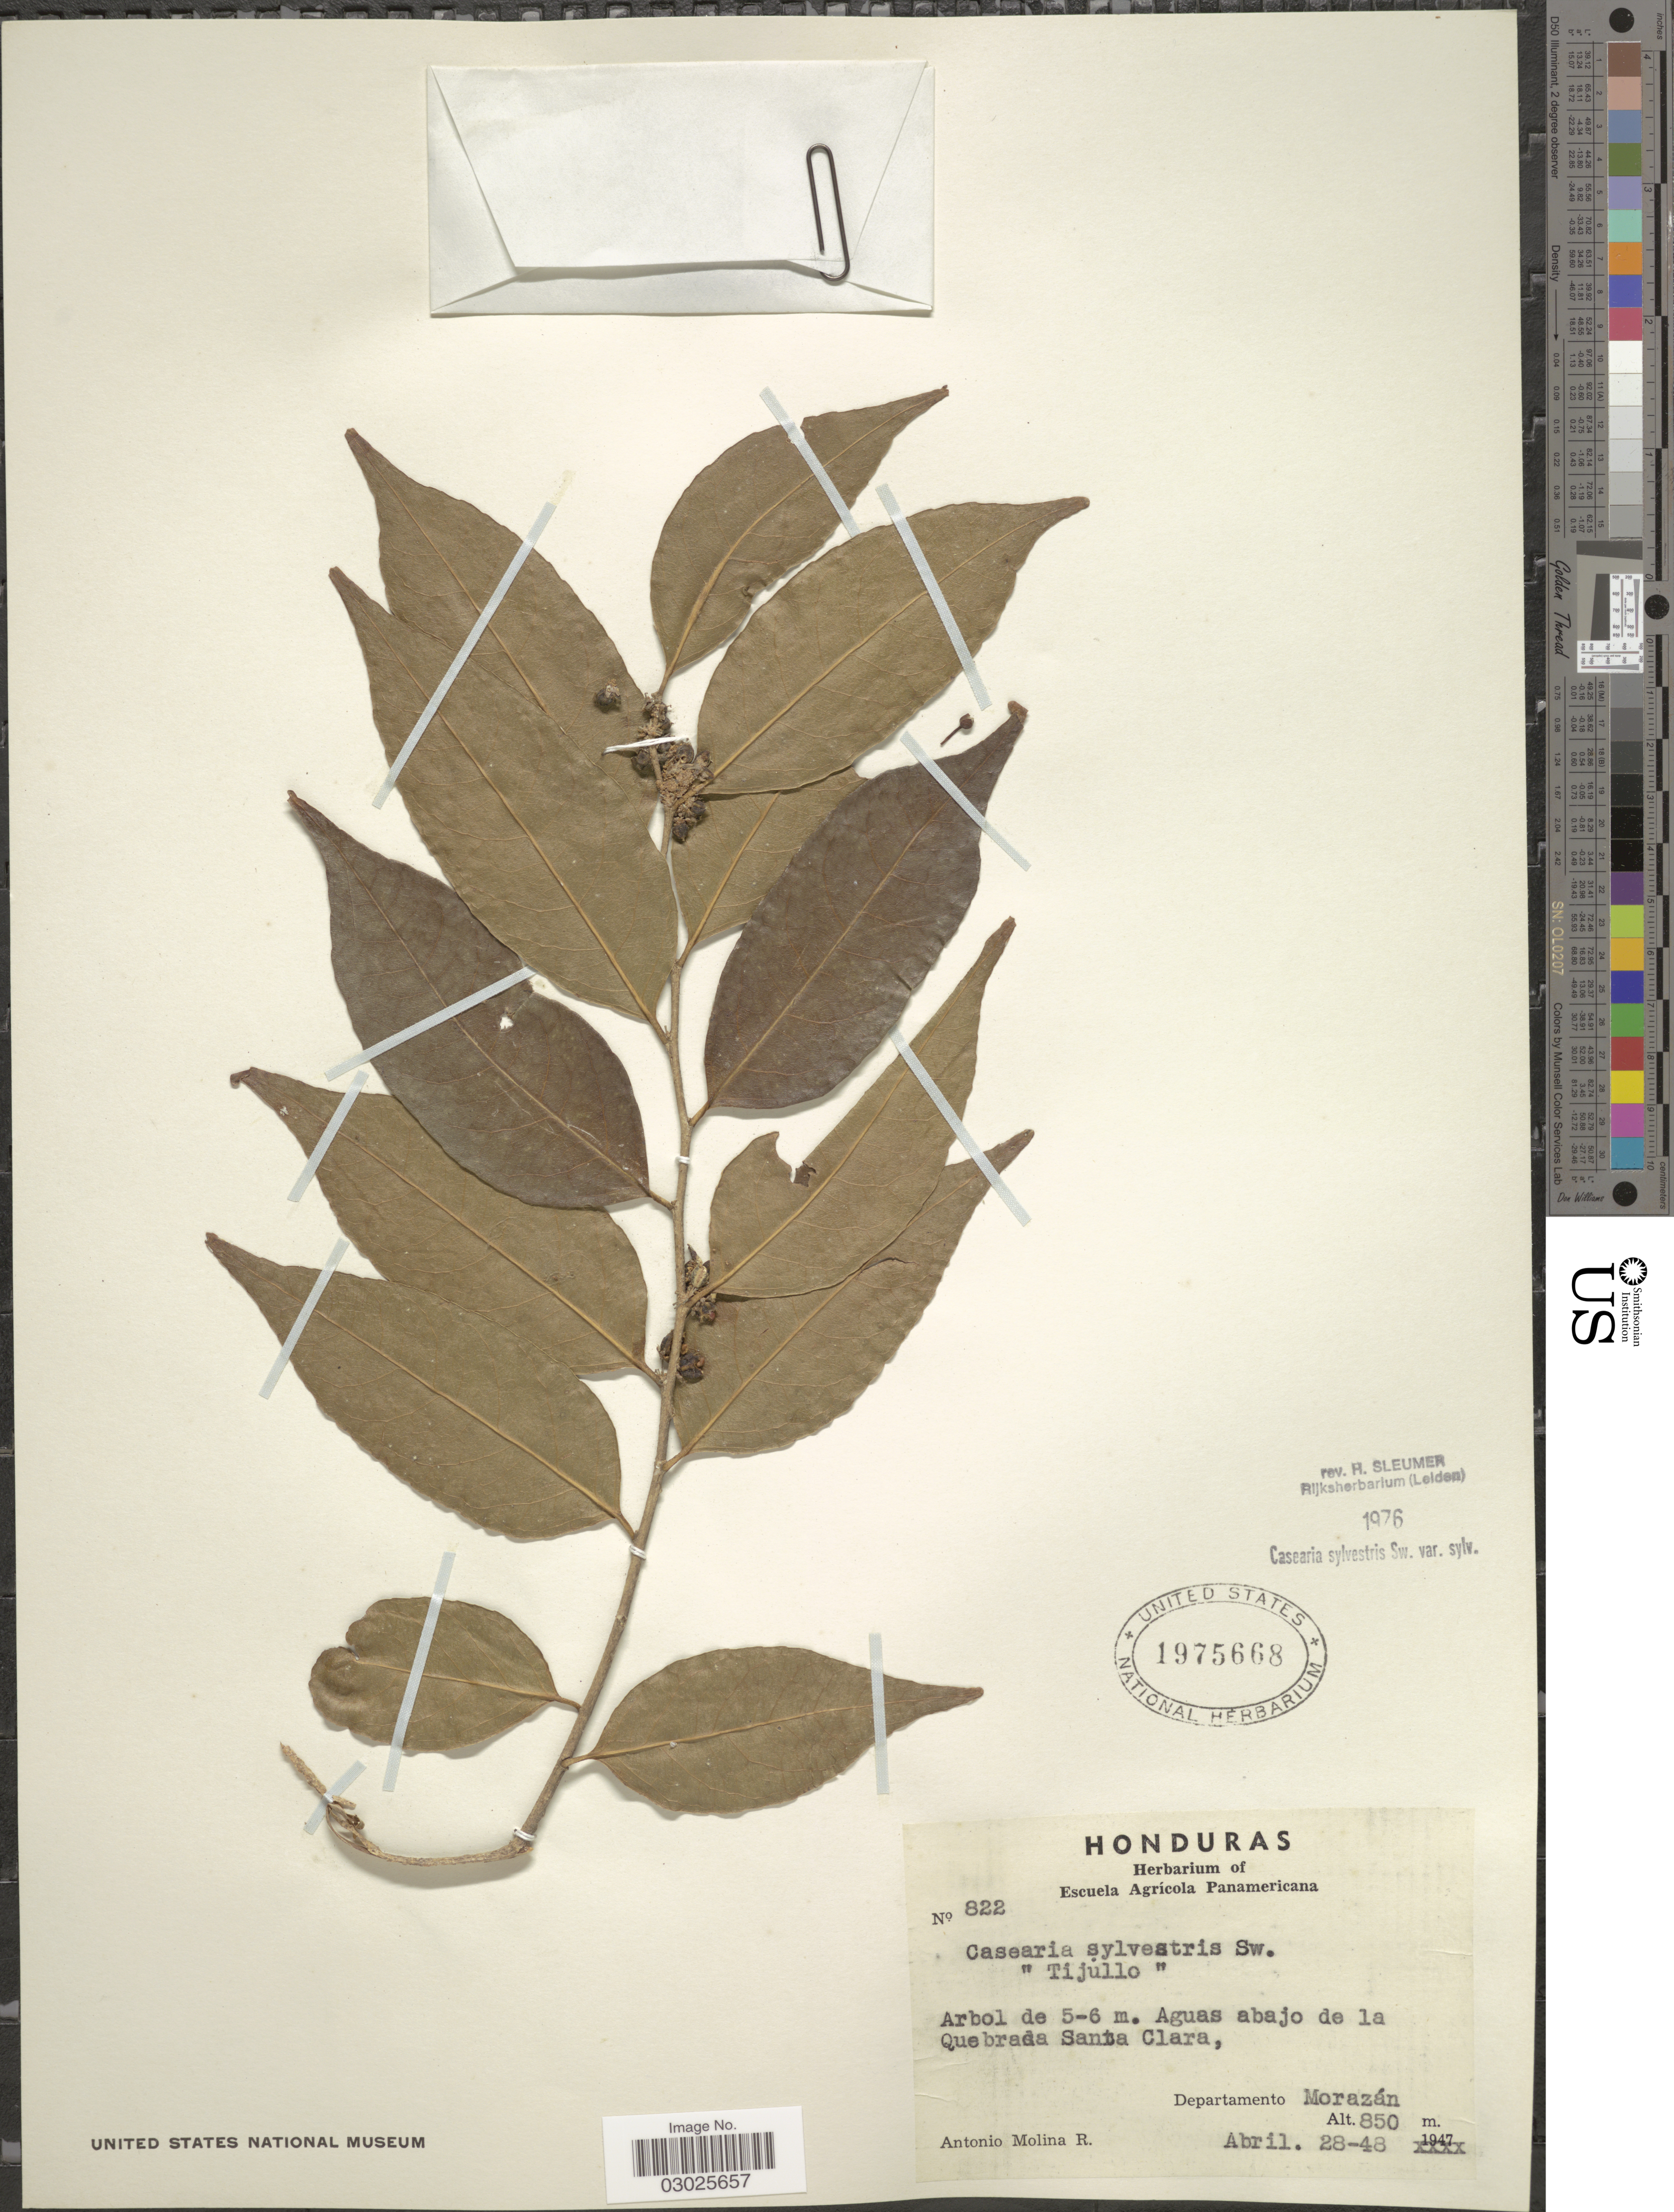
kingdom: Plantae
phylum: Tracheophyta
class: Magnoliopsida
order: Malpighiales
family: Salicaceae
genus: Casearia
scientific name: Casearia sylvestris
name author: Sw.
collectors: A. Molina R.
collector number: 822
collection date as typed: Transcribed d/m/y: 28/4/48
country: Honduras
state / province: Fco. Morazán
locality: Aguas abajo de la Quebrada Santa Clara, Departamento Morazán.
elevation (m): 850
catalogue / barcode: US 1975668